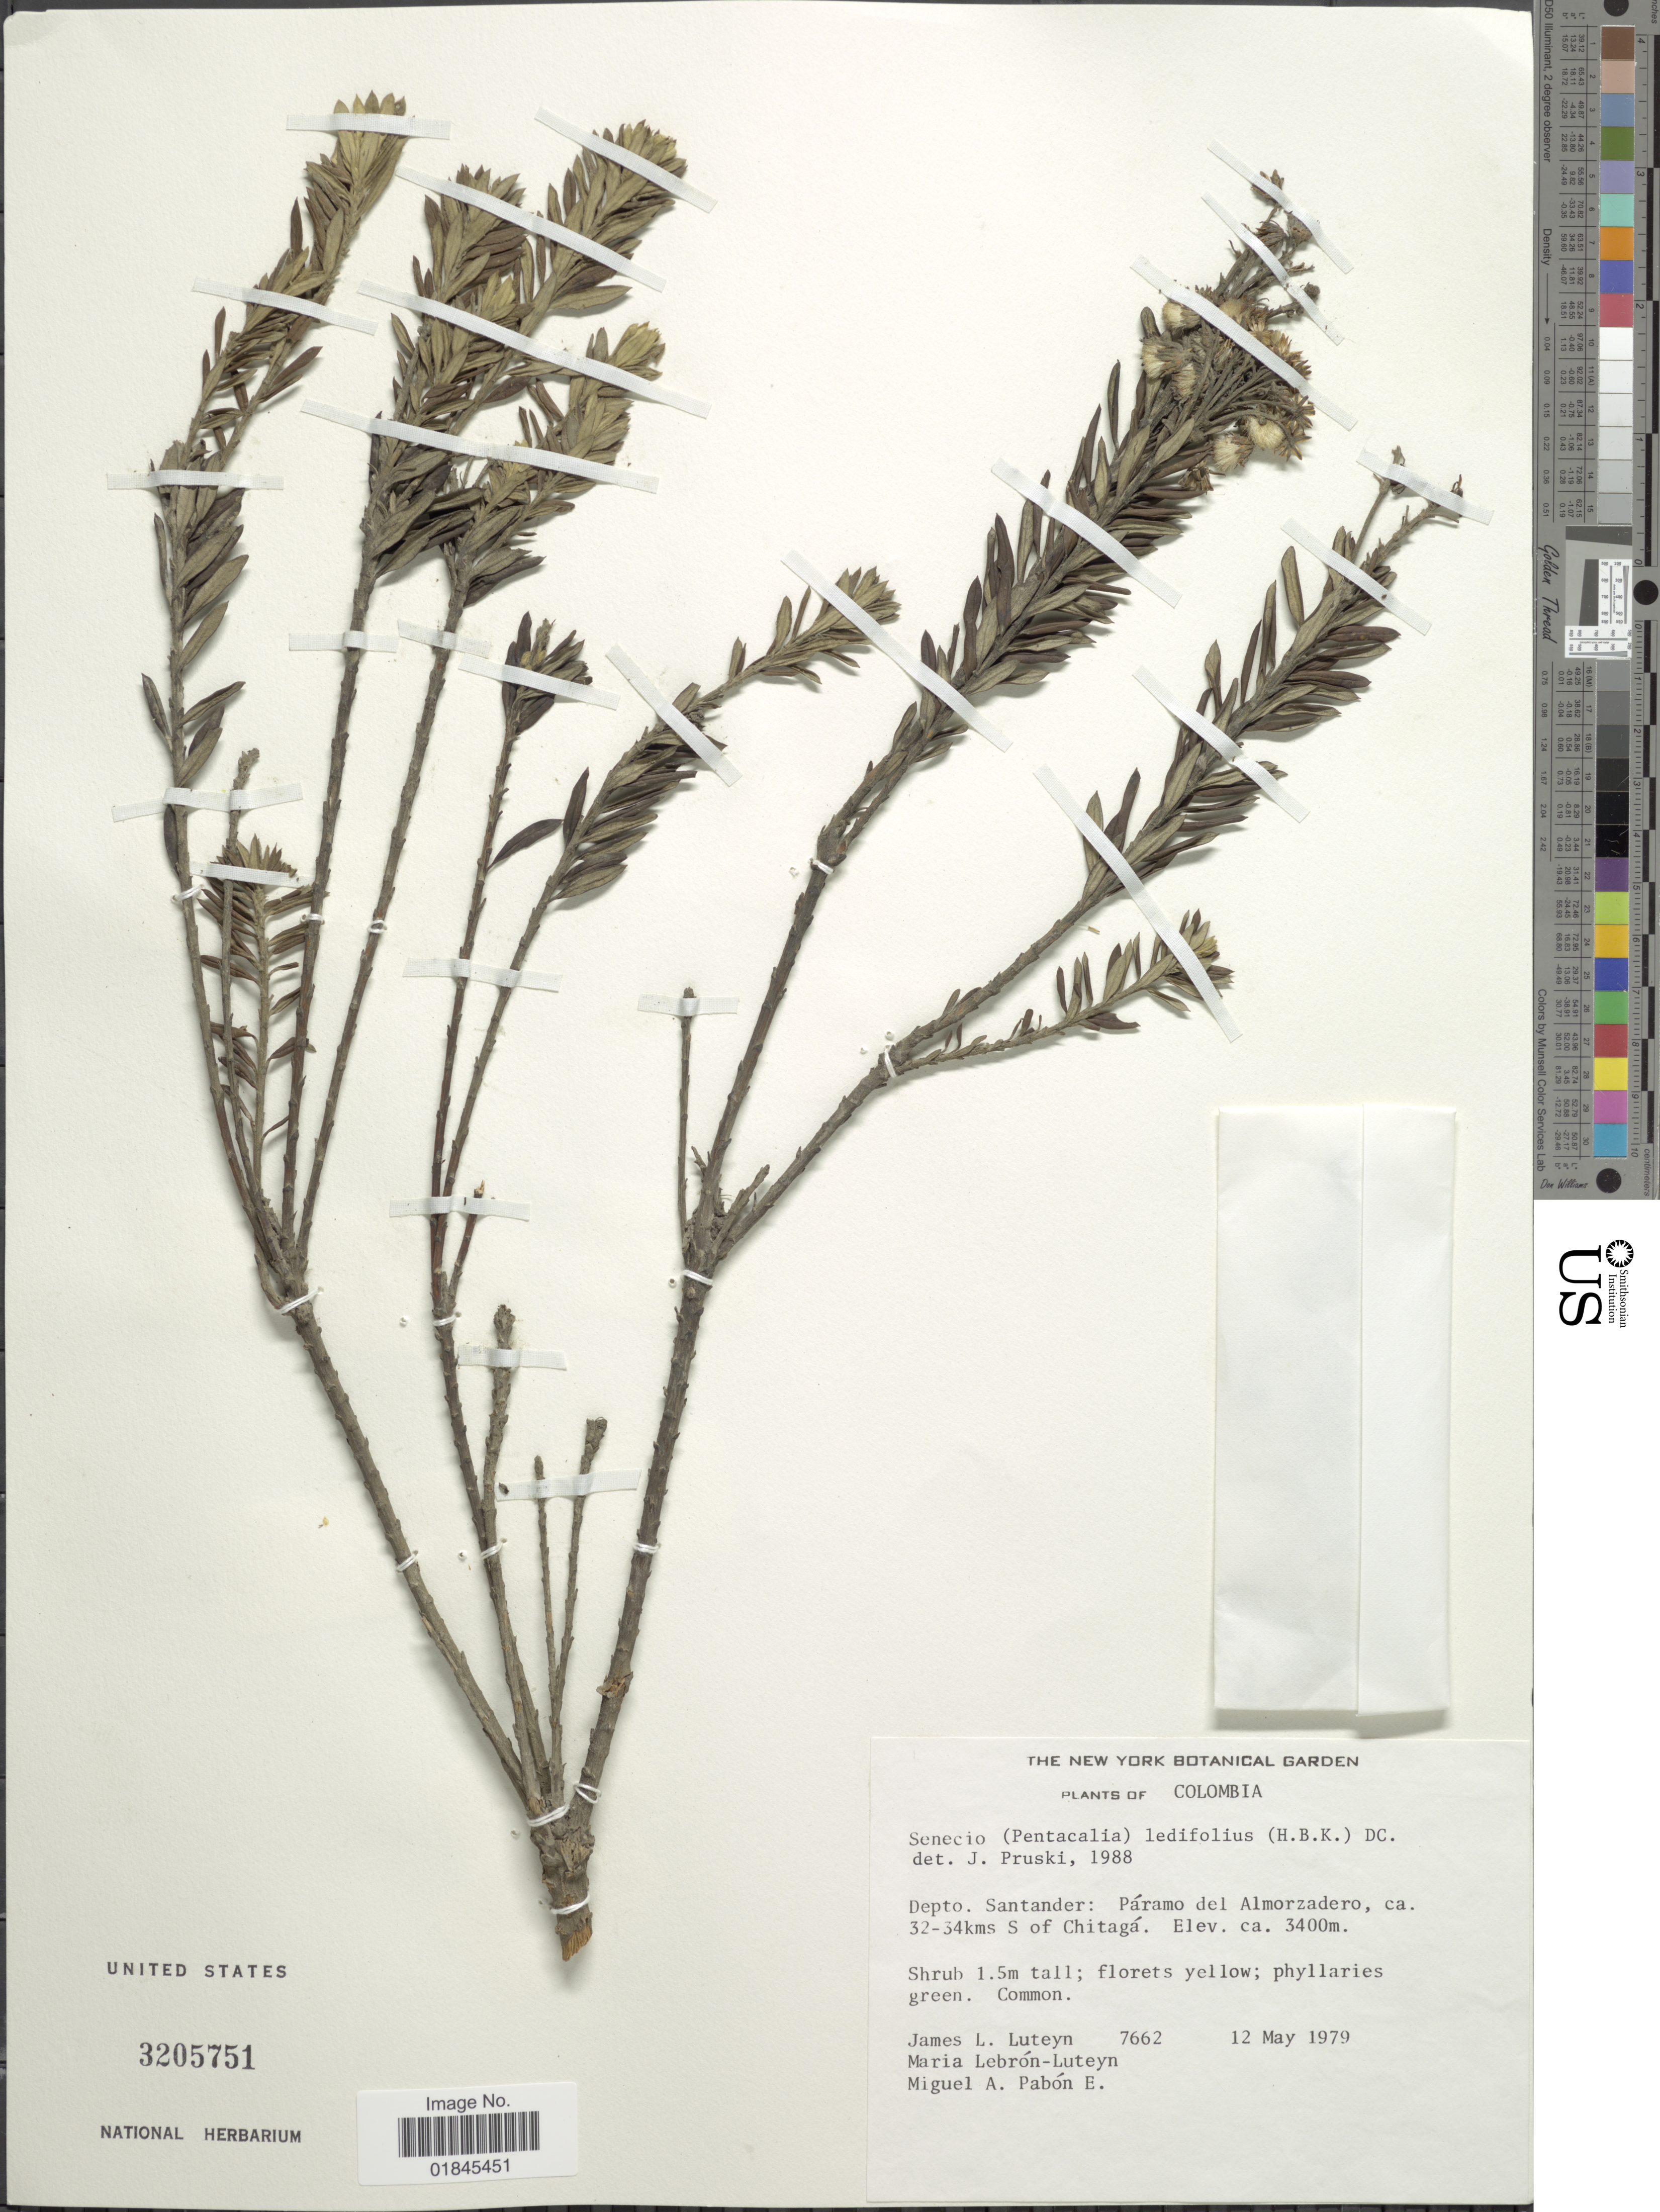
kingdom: Plantae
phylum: Tracheophyta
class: Magnoliopsida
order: Asterales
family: Asteraceae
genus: Pentacalia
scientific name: Pentacalia ledifolia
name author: (Kunth) Cuatrec.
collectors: J. L. Luteyn, M. L. Lebrón-Luteyn & M. A. Pabon E.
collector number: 7662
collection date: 1979-05-12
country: Colombia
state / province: Santander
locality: Depto. Santander: Páramo del Amorzadero, ca. 32-34kms S of Chitagá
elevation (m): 3400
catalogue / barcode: US 3205751